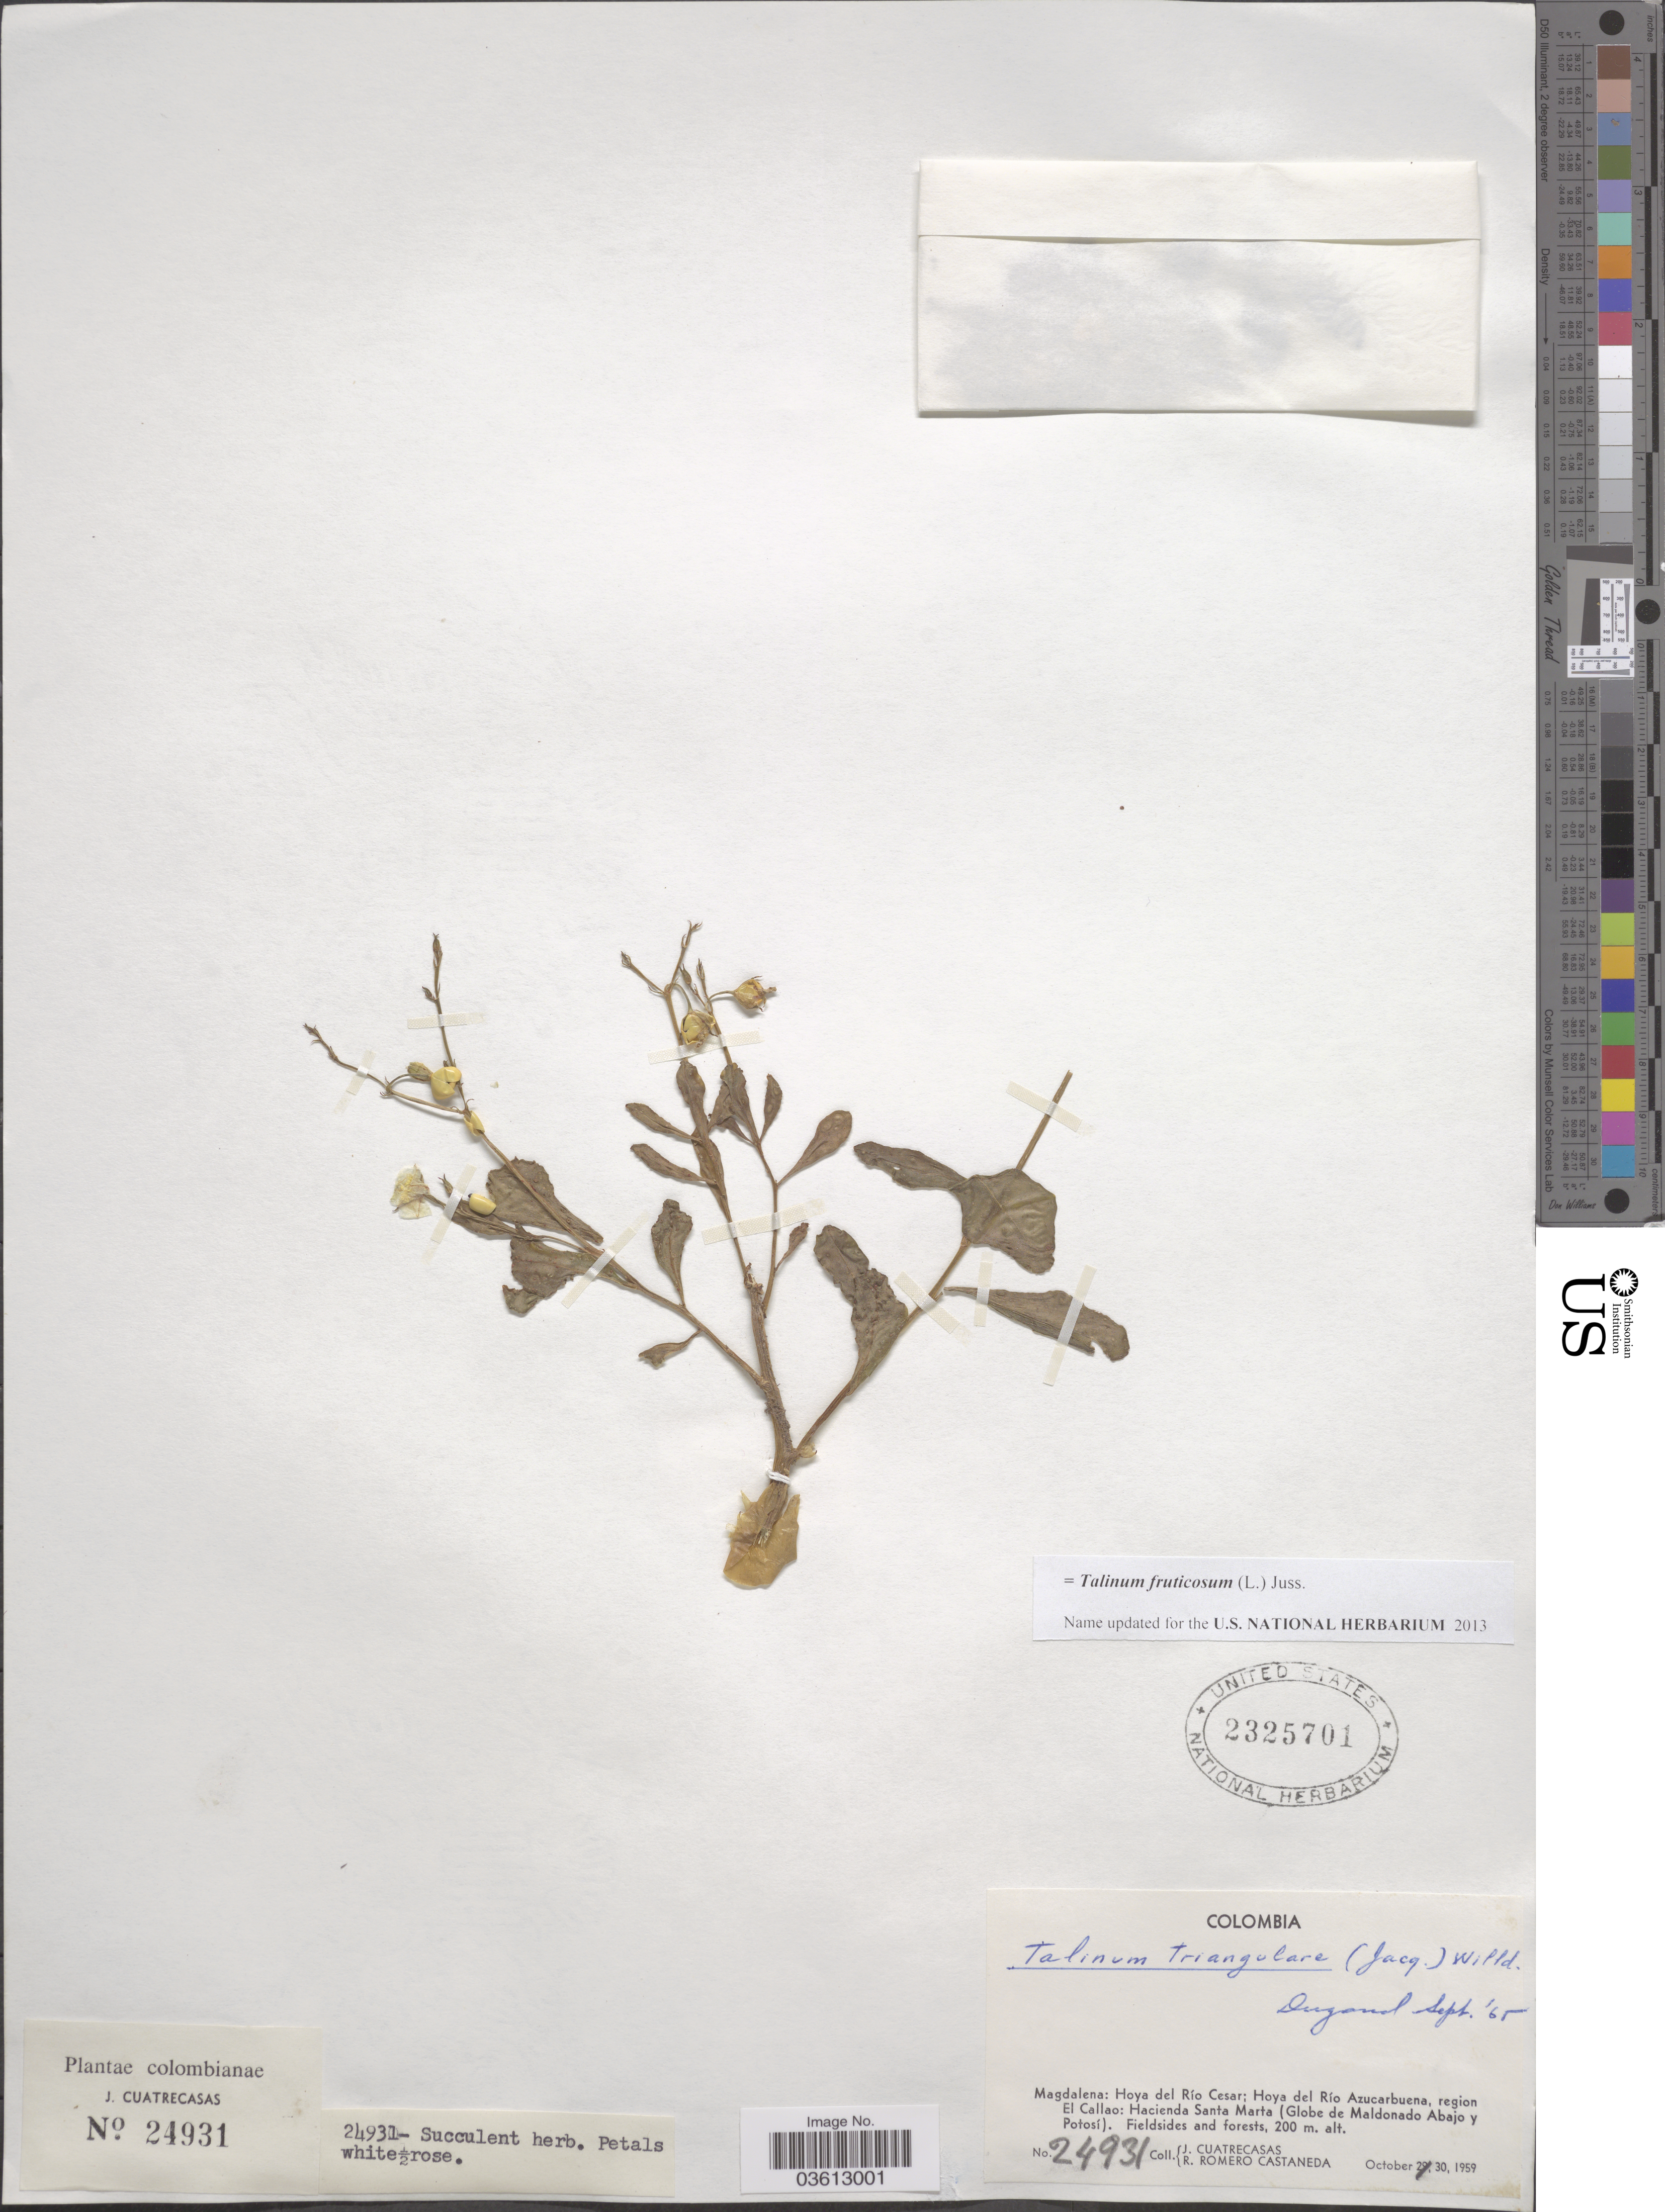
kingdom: Plantae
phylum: Tracheophyta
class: Magnoliopsida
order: Caryophyllales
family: Talinaceae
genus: Talinum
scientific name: Talinum fruticosum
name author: (L.) Juss.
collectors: J. Cuatrecasas & R. Romero Castañeda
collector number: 24931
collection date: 1959-10-30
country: Colombia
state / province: Magdalena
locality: Hoya del Río Cesar; Hoya del Río Azucarbuena, region El Callao: Hacienda Santa Marta (Globe de Maldonado Abajo y Potosí).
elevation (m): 200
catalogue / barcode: US 2325701